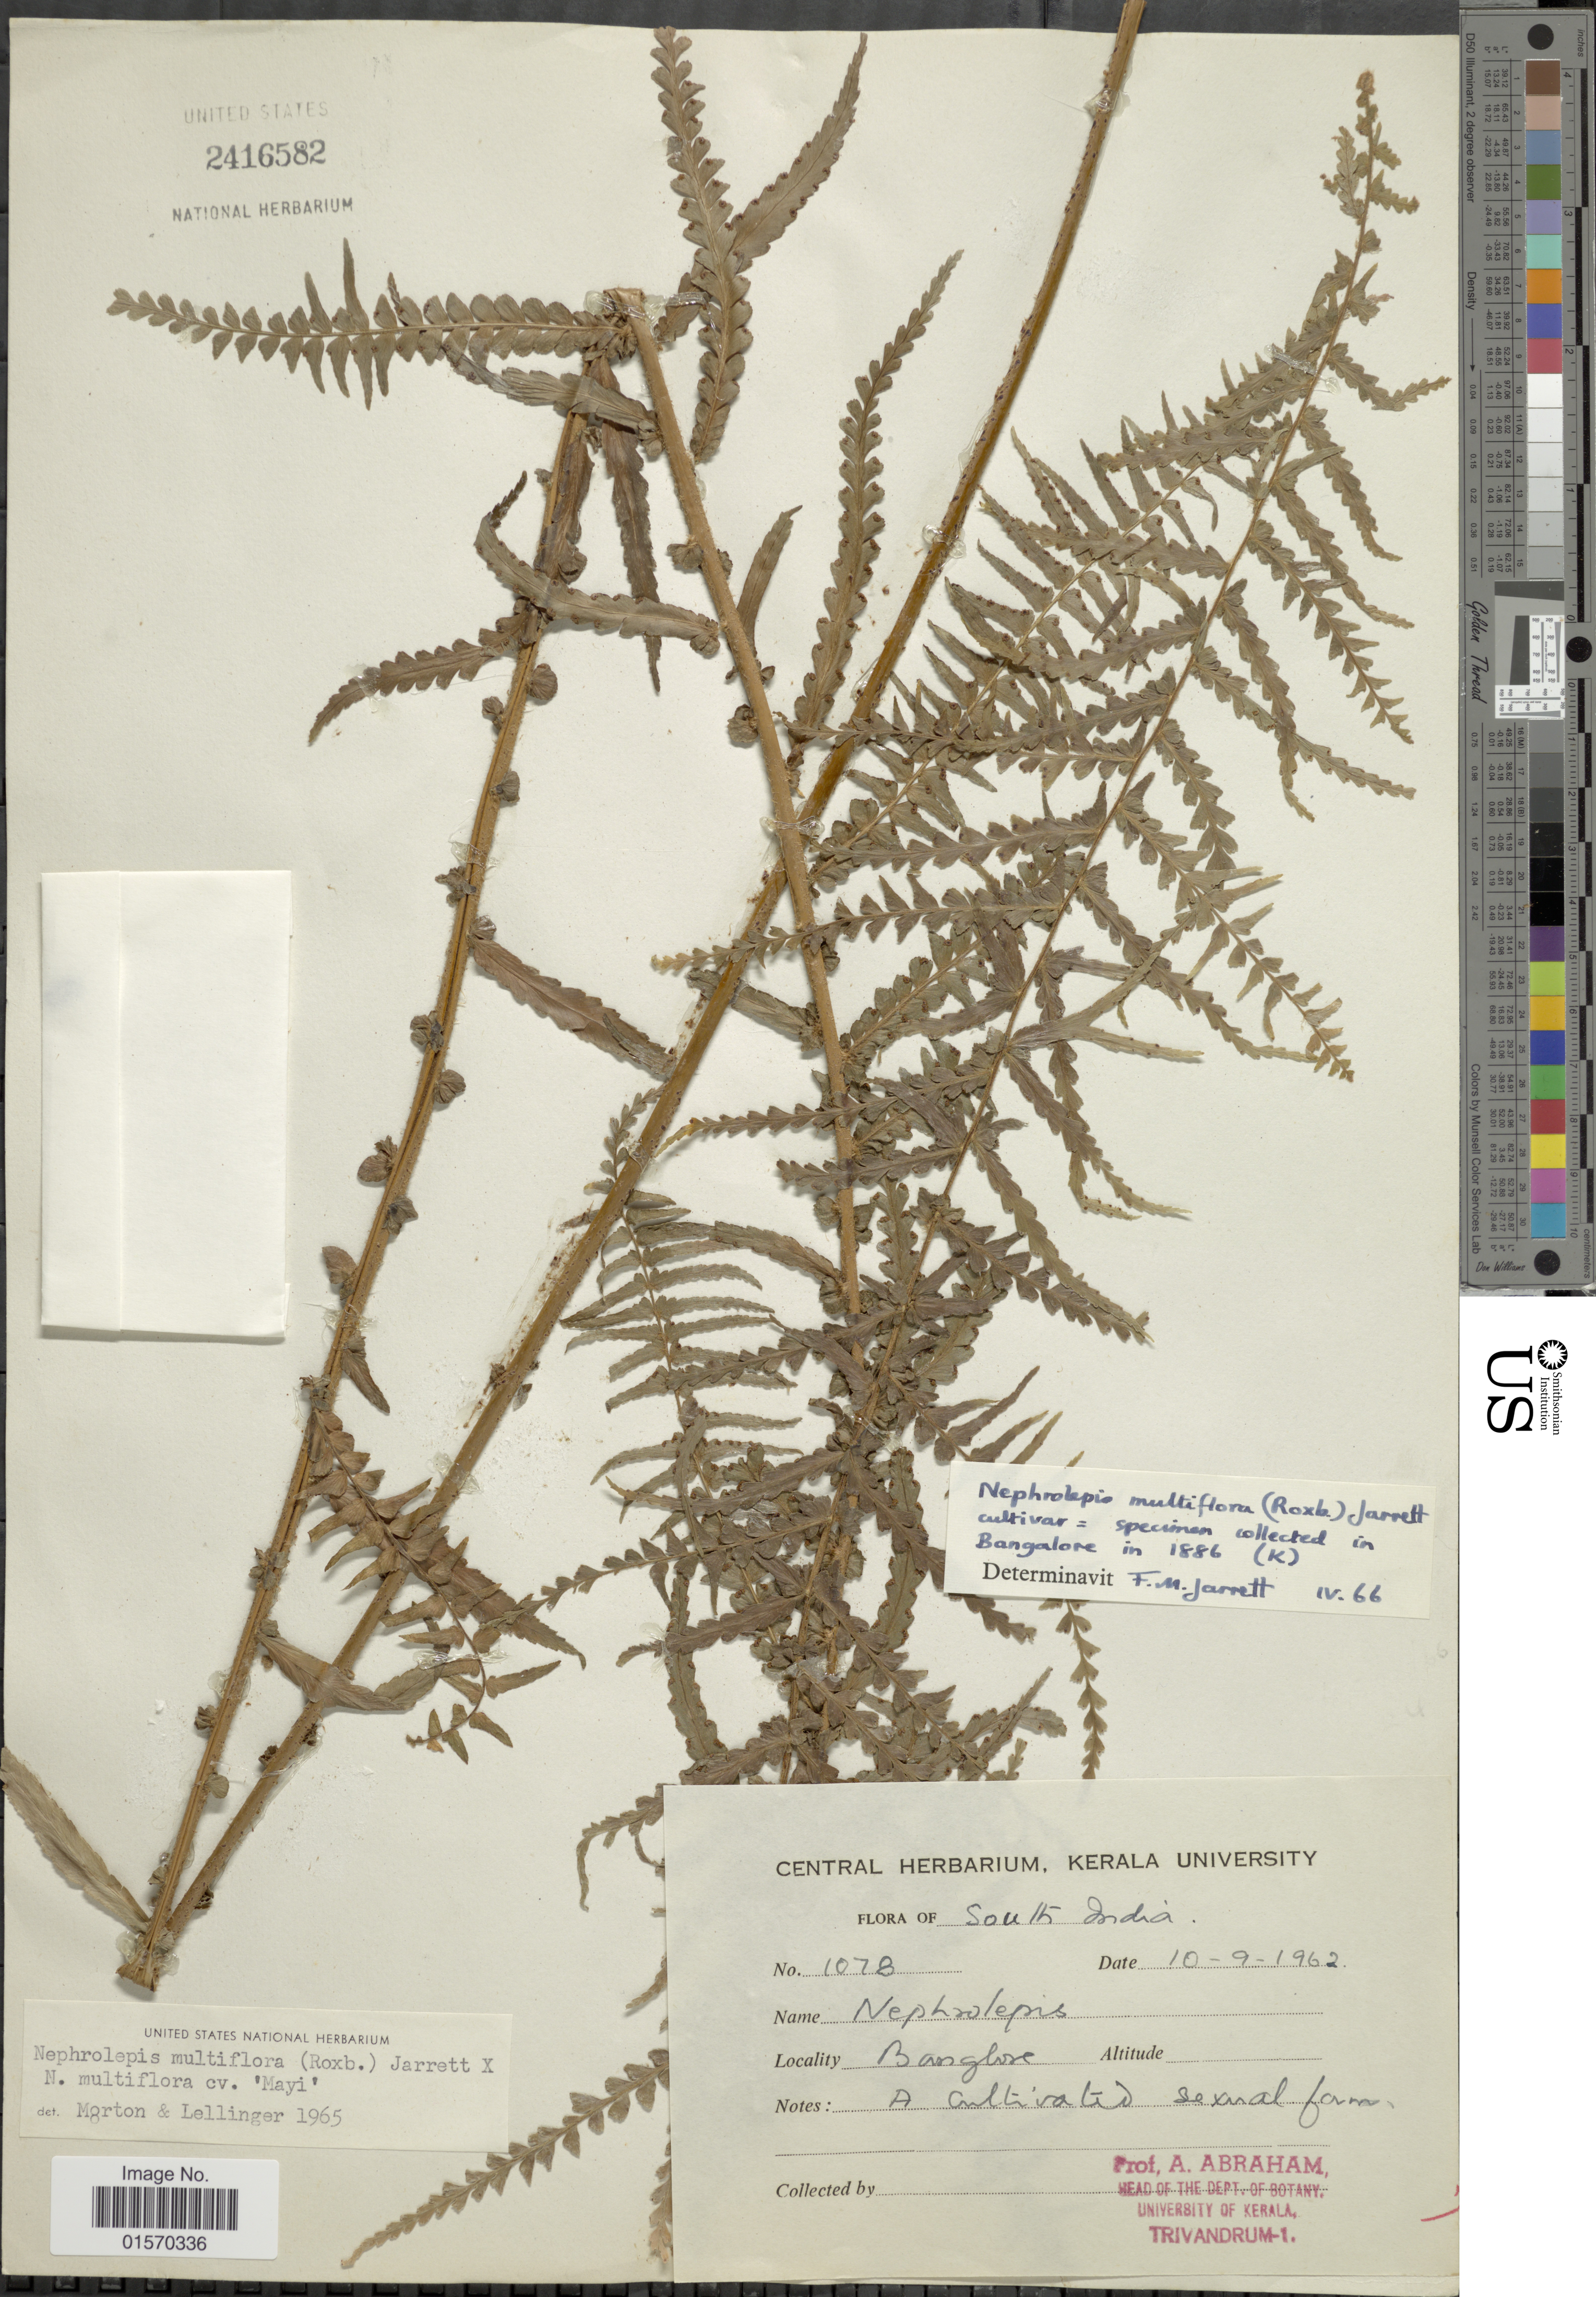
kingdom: Plantae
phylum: Tracheophyta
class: Polypodiopsida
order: Polypodiales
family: Nephrolepidaceae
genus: Nephrolepis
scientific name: Nephrolepis multiflora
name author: (Roxb.) F.M. Jarrett ex C.V. Morton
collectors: A. Abraham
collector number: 1078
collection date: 1962-09-10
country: India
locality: South India. Banglore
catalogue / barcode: US 2416582